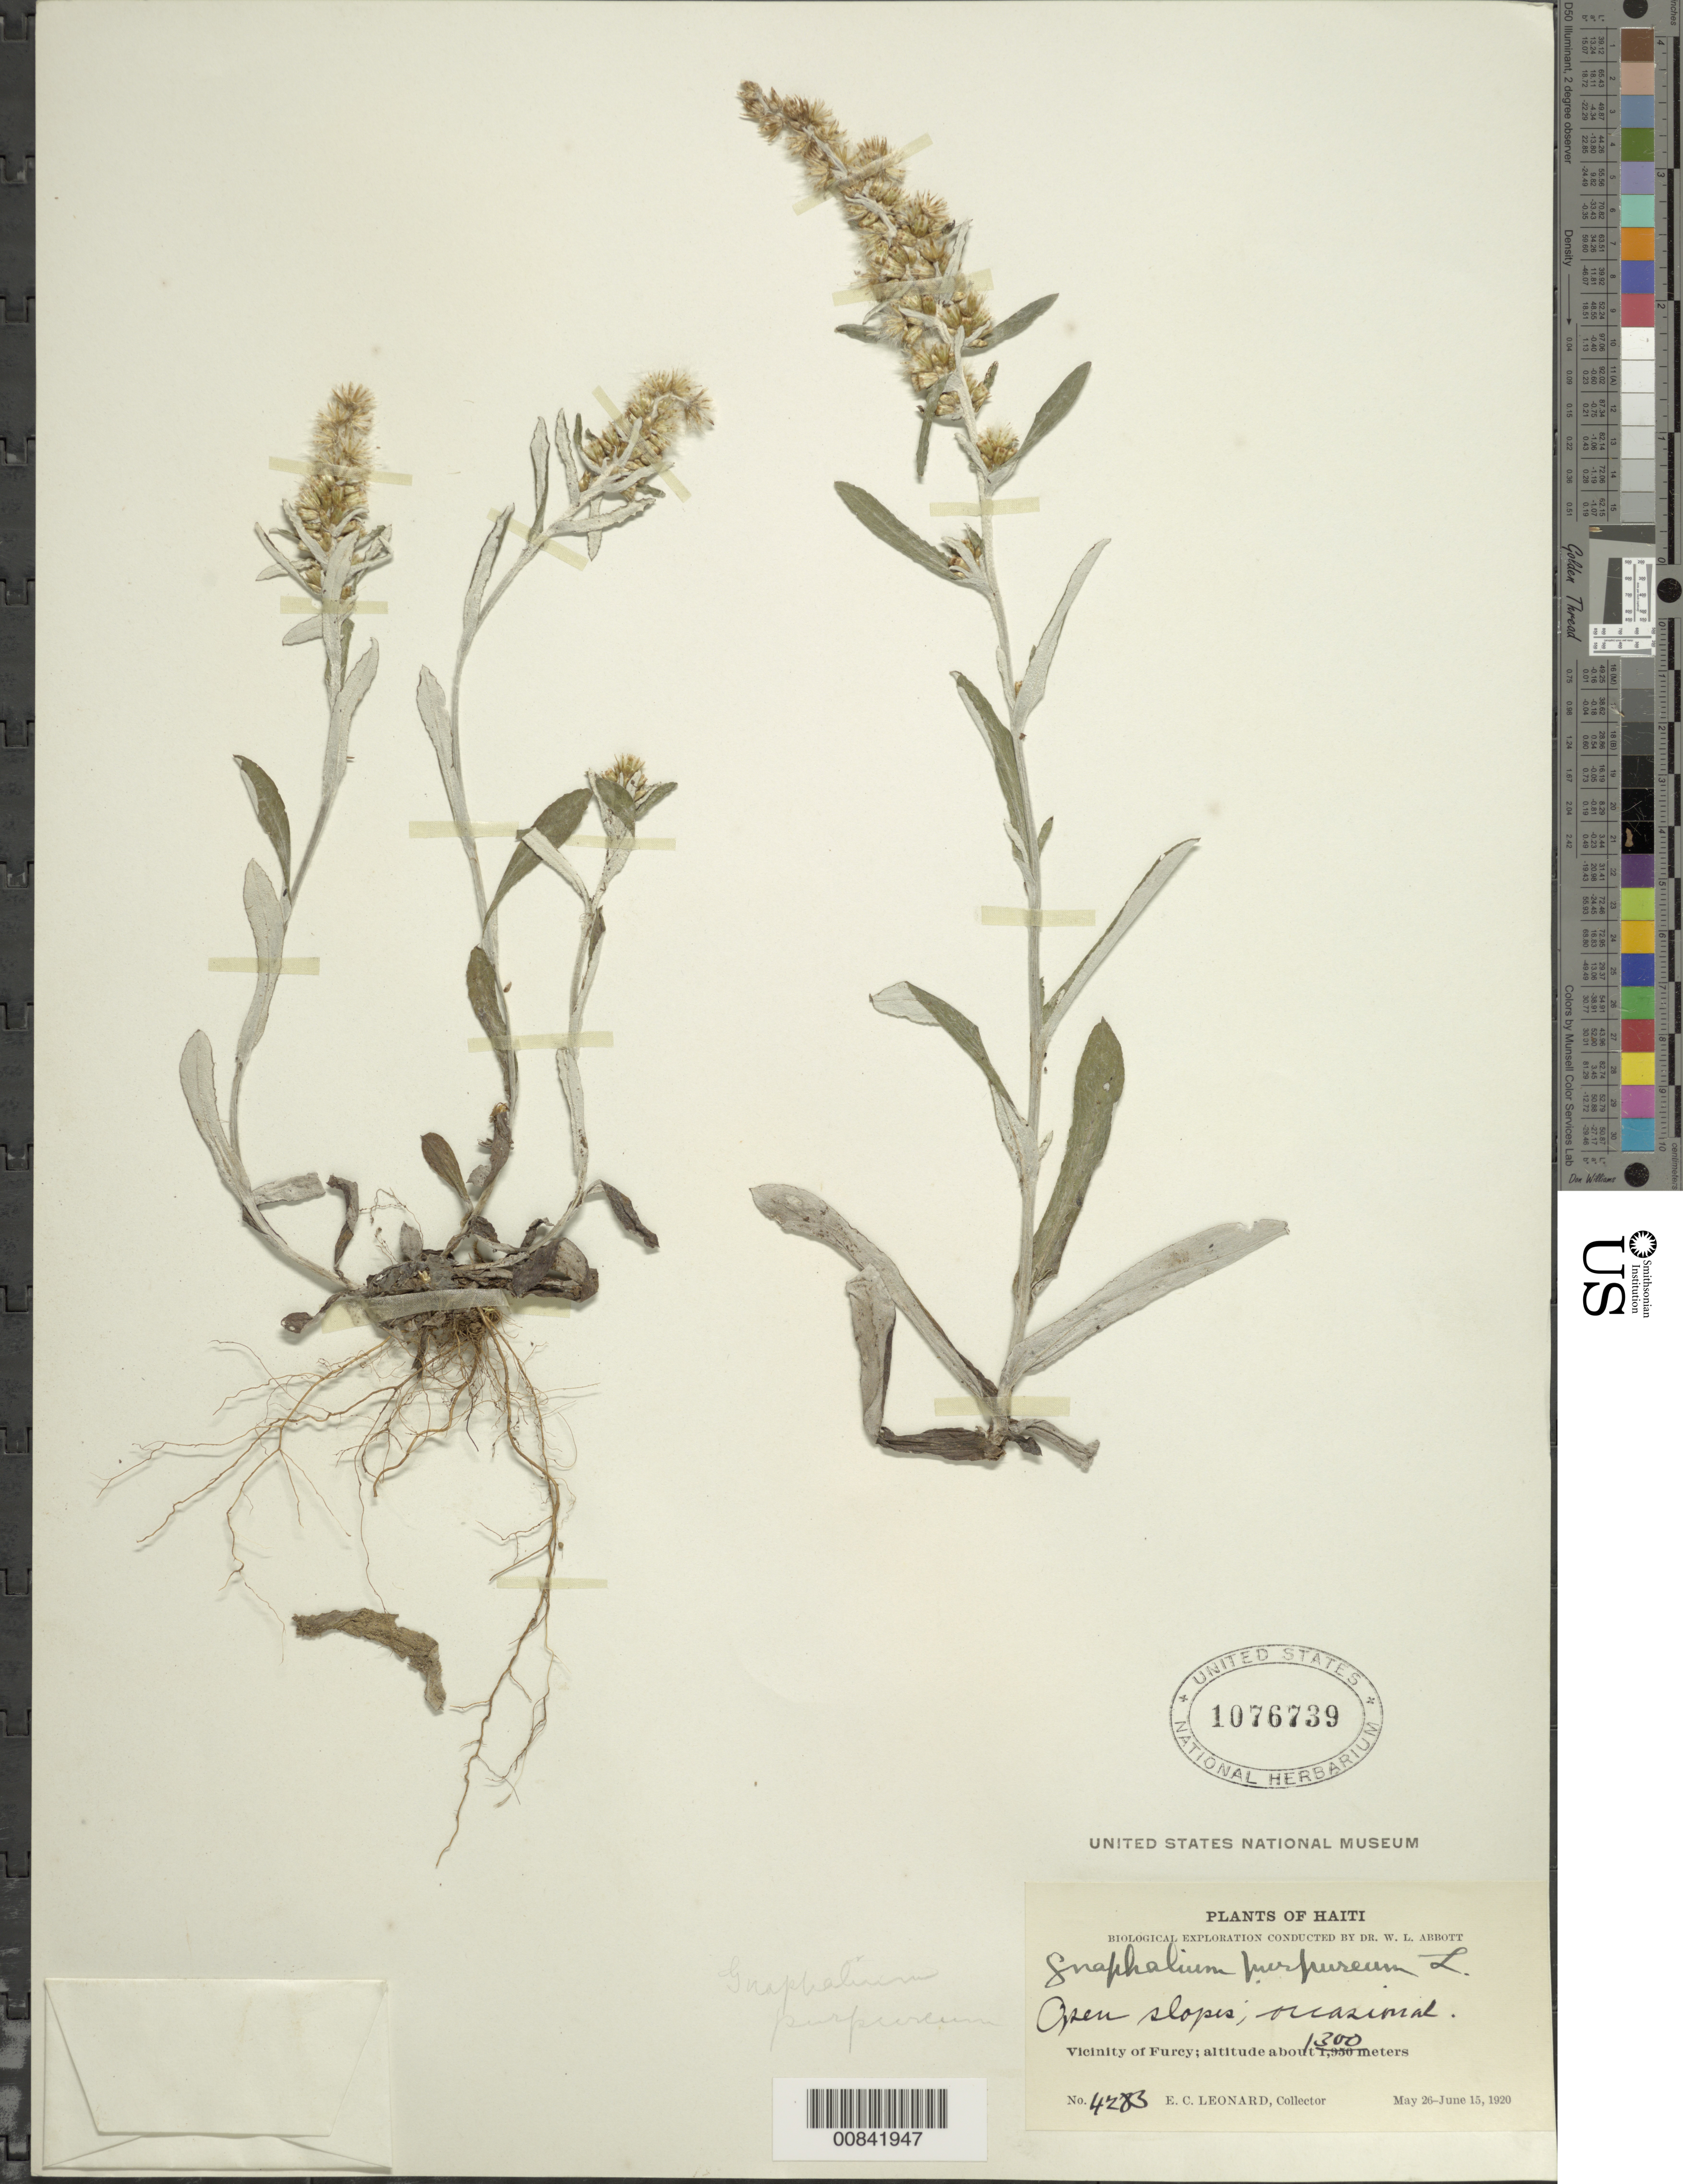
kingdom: Plantae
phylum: Tracheophyta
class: Magnoliopsida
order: Asterales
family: Asteraceae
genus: Gamochaeta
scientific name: Gamochaeta coarctata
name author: (Willd.) Kerguélen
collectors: E. C. Leonard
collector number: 4283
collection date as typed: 26 May 1920 to 15 Jun 1920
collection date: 1920-05-26/1920-06-15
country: Haiti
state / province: Ouest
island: Hispaniola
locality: Vicinity of Furcy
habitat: Open slopes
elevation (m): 1300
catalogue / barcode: US 1076739